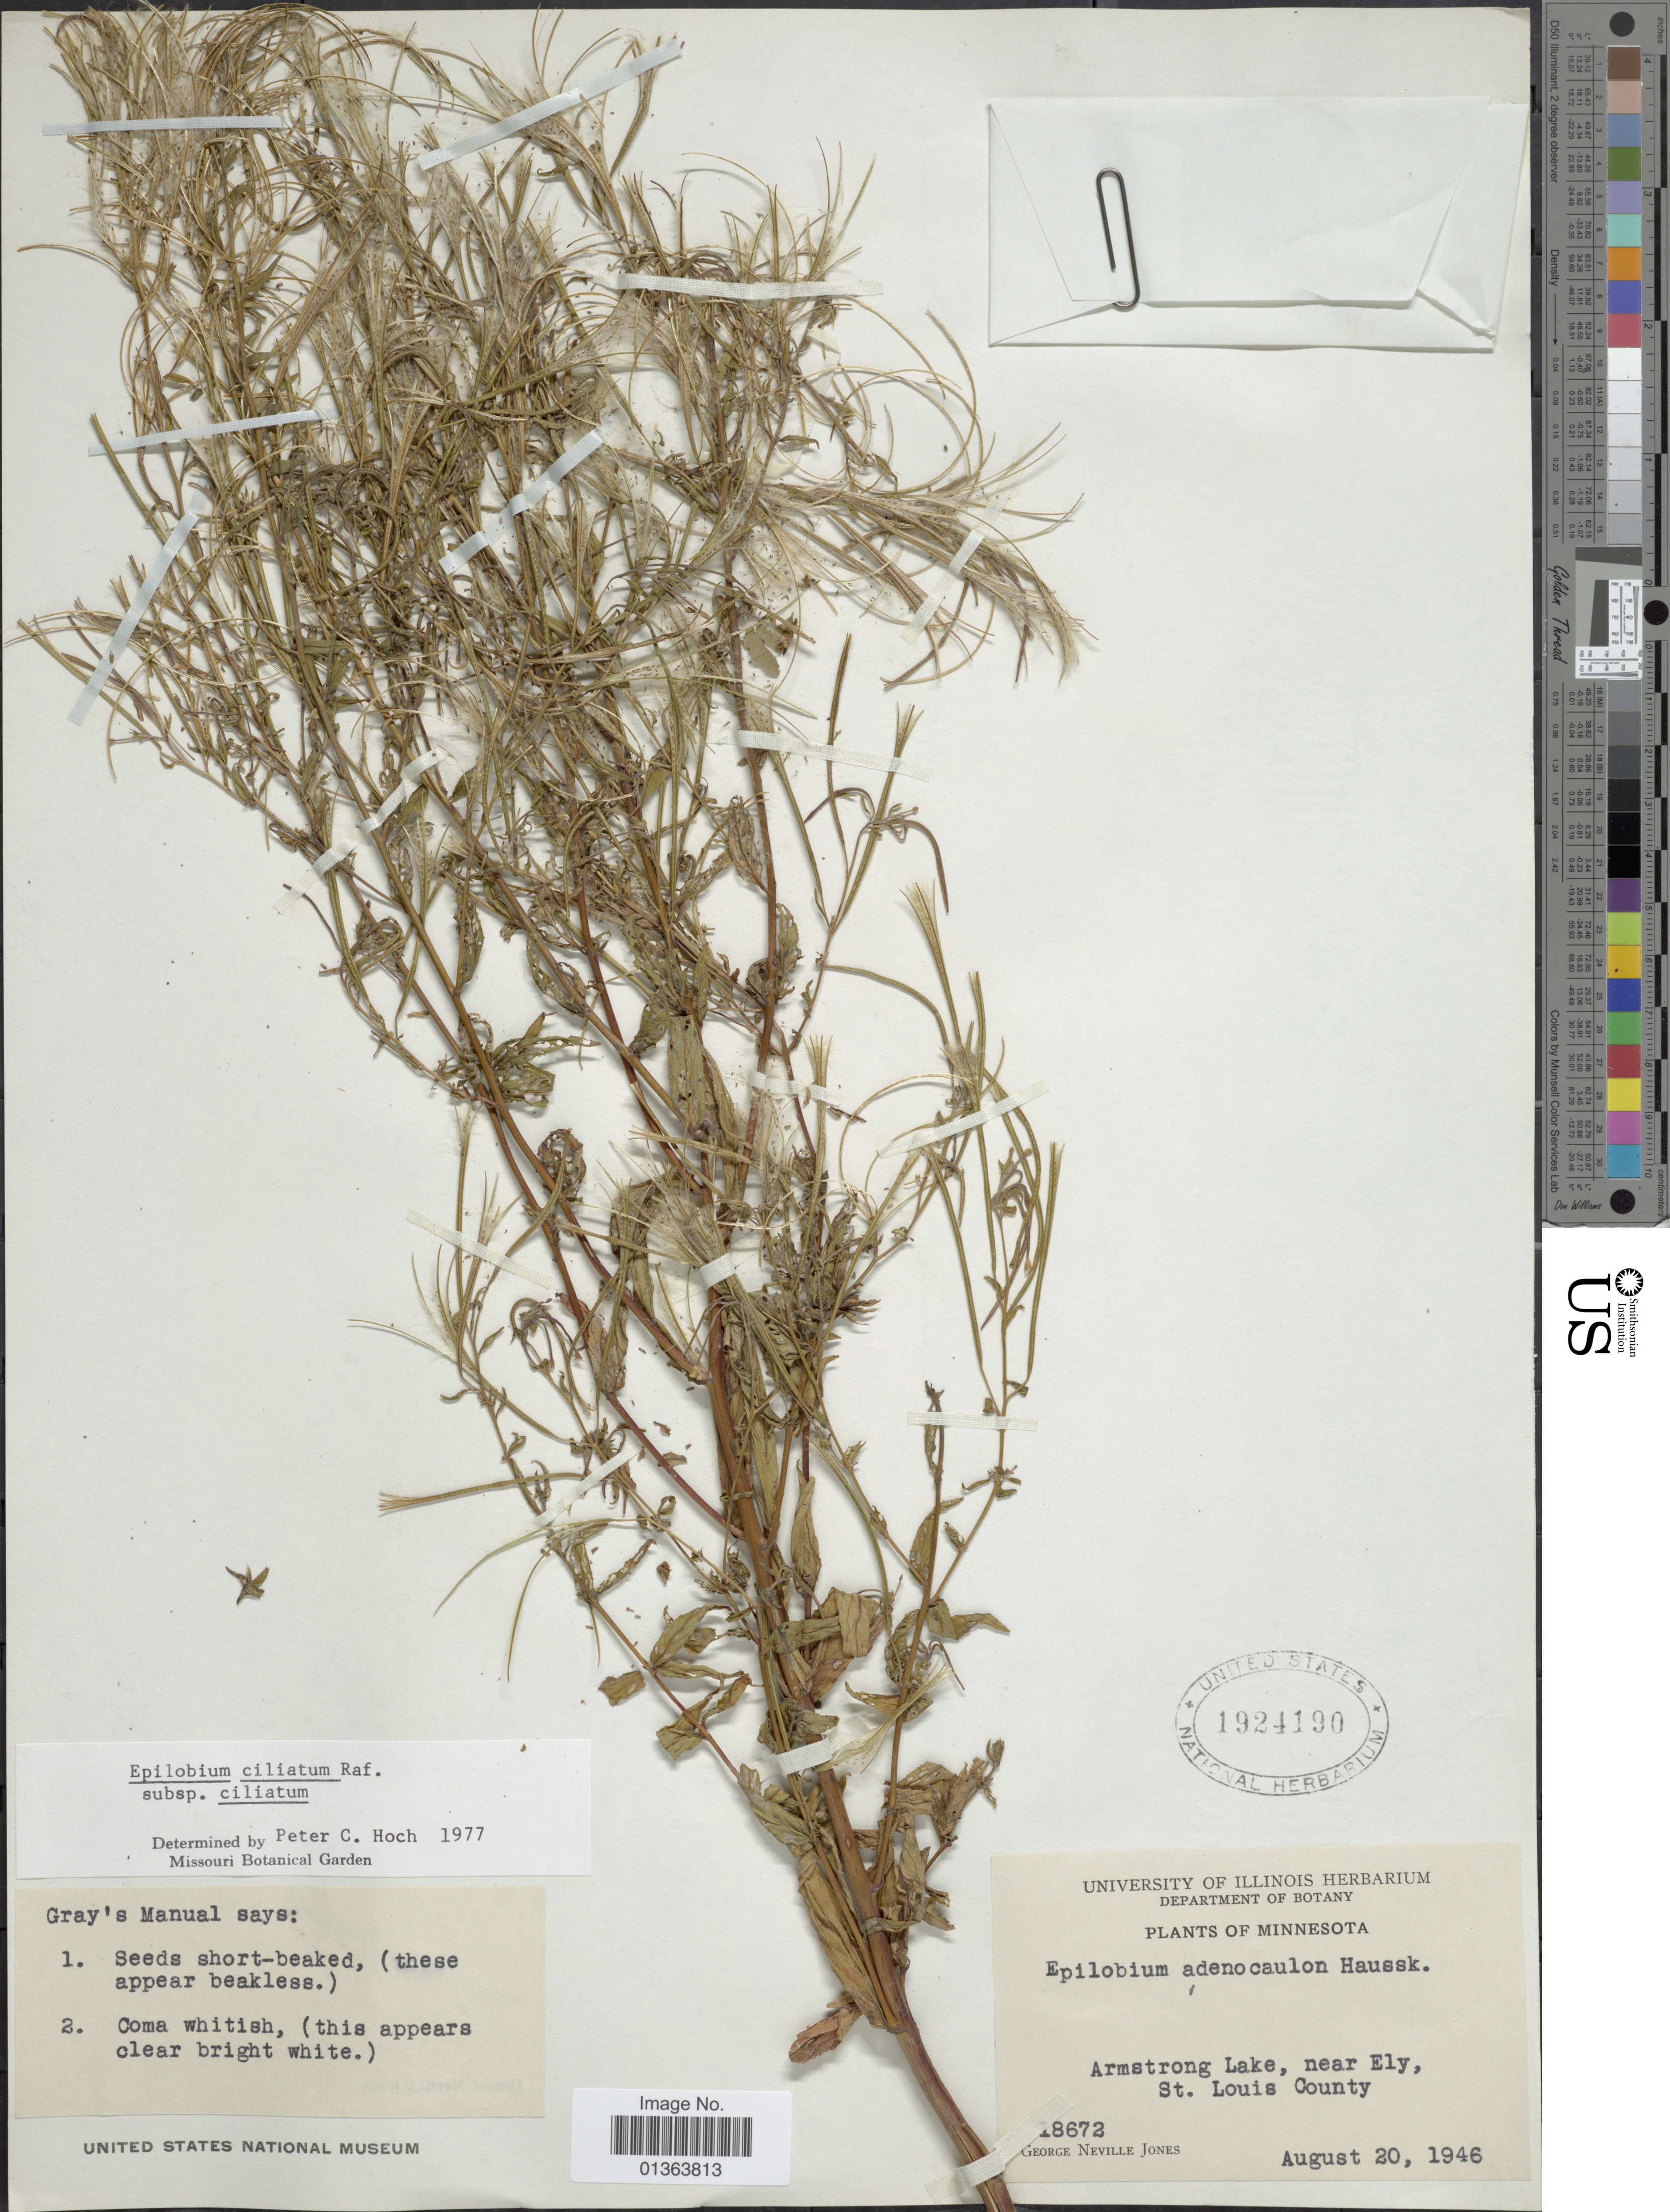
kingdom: Plantae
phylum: Tracheophyta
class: Magnoliopsida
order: Myrtales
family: Onagraceae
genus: Epilobium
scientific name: Epilobium ciliatum subsp. ciliatum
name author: Raf.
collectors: G. N. Jones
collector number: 18672*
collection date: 1946-08-20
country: United States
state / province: Minnesota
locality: Armstrong Lake, near Ely, St. Louis County.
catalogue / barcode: US 1924190